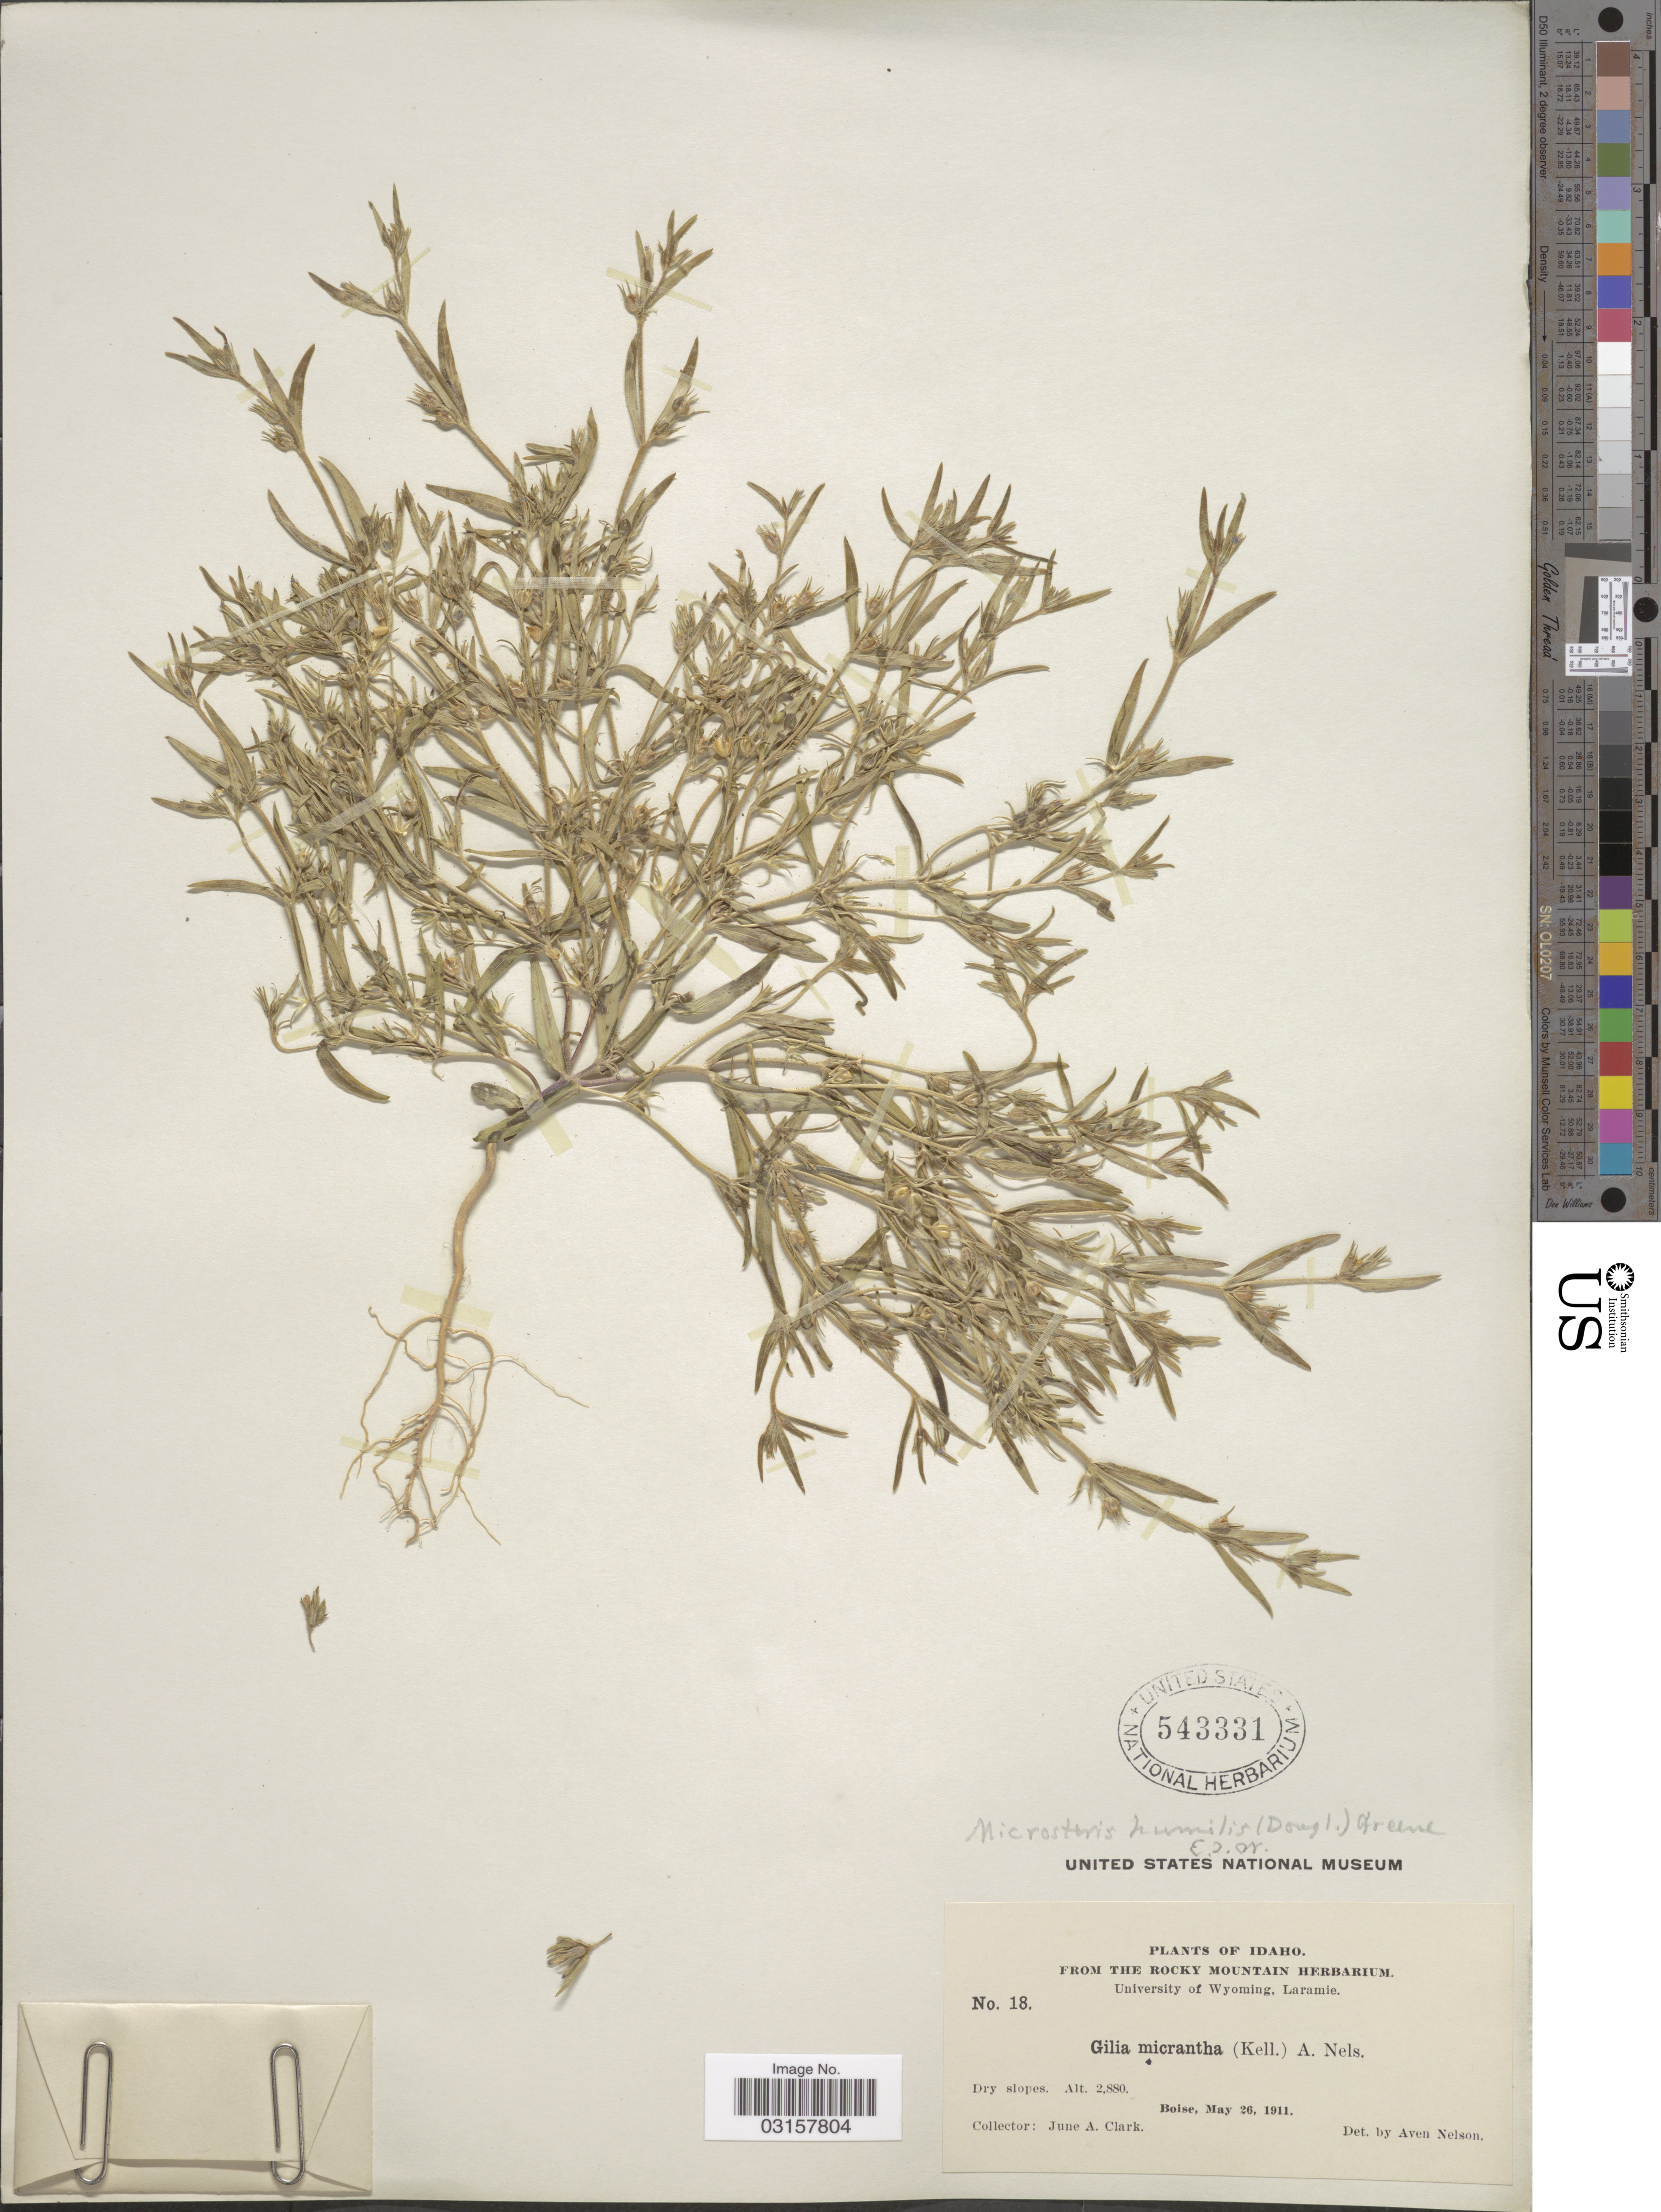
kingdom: Plantae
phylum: Tracheophyta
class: Magnoliopsida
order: Ericales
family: Polemoniaceae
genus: Microsteris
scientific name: Microsteris gracilis var. humilior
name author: (Hook.) Cronquist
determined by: (US) Smithsonian Institution - National Museum of Natural History - Department of Botany (UNITED STATES)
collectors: J. A. Clark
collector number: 18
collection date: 1911-05-26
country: United States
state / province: Idaho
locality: Boise.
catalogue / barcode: US 543331